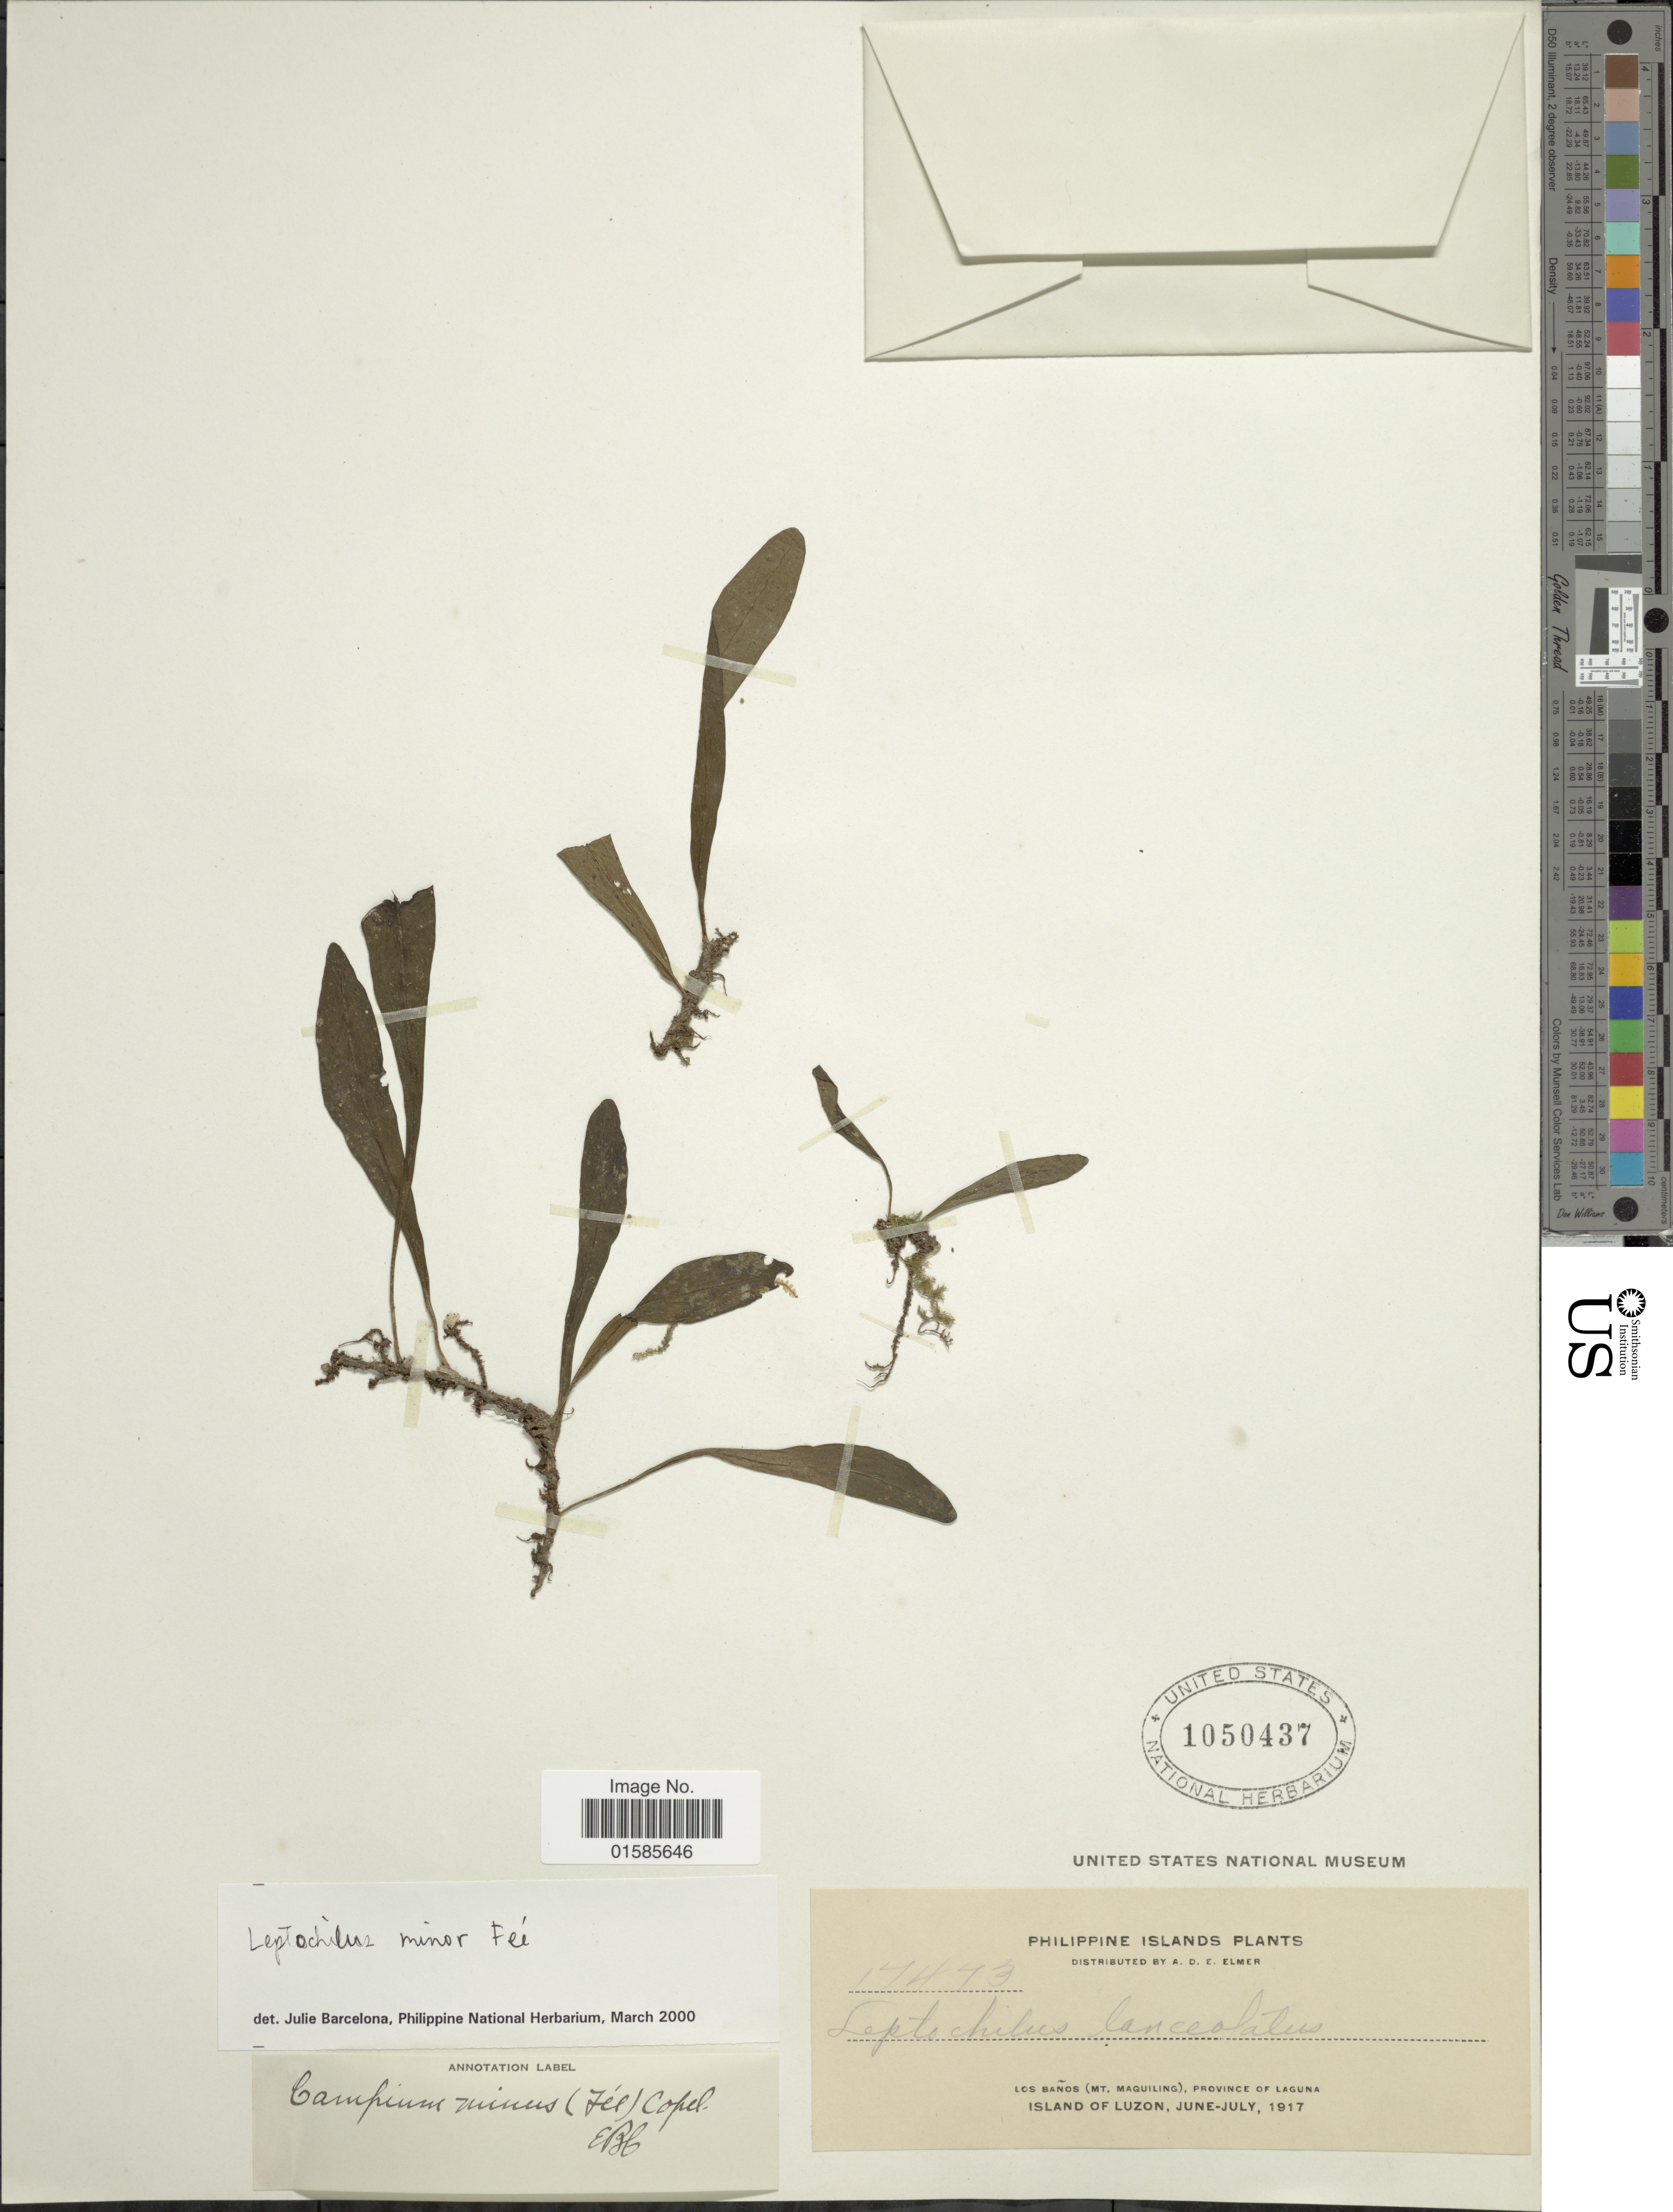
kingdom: Plantae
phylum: Tracheophyta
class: Polypodiopsida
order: Polypodiales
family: Polypodiaceae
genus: Leptochilus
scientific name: Leptochilus minor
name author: Fée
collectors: A. D. E. Elmer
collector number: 17473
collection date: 1917-06/1917-07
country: Philippines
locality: Los Baños (Mt. Maquiling), Province of Laguna, Island of Luzon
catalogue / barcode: US 1050437